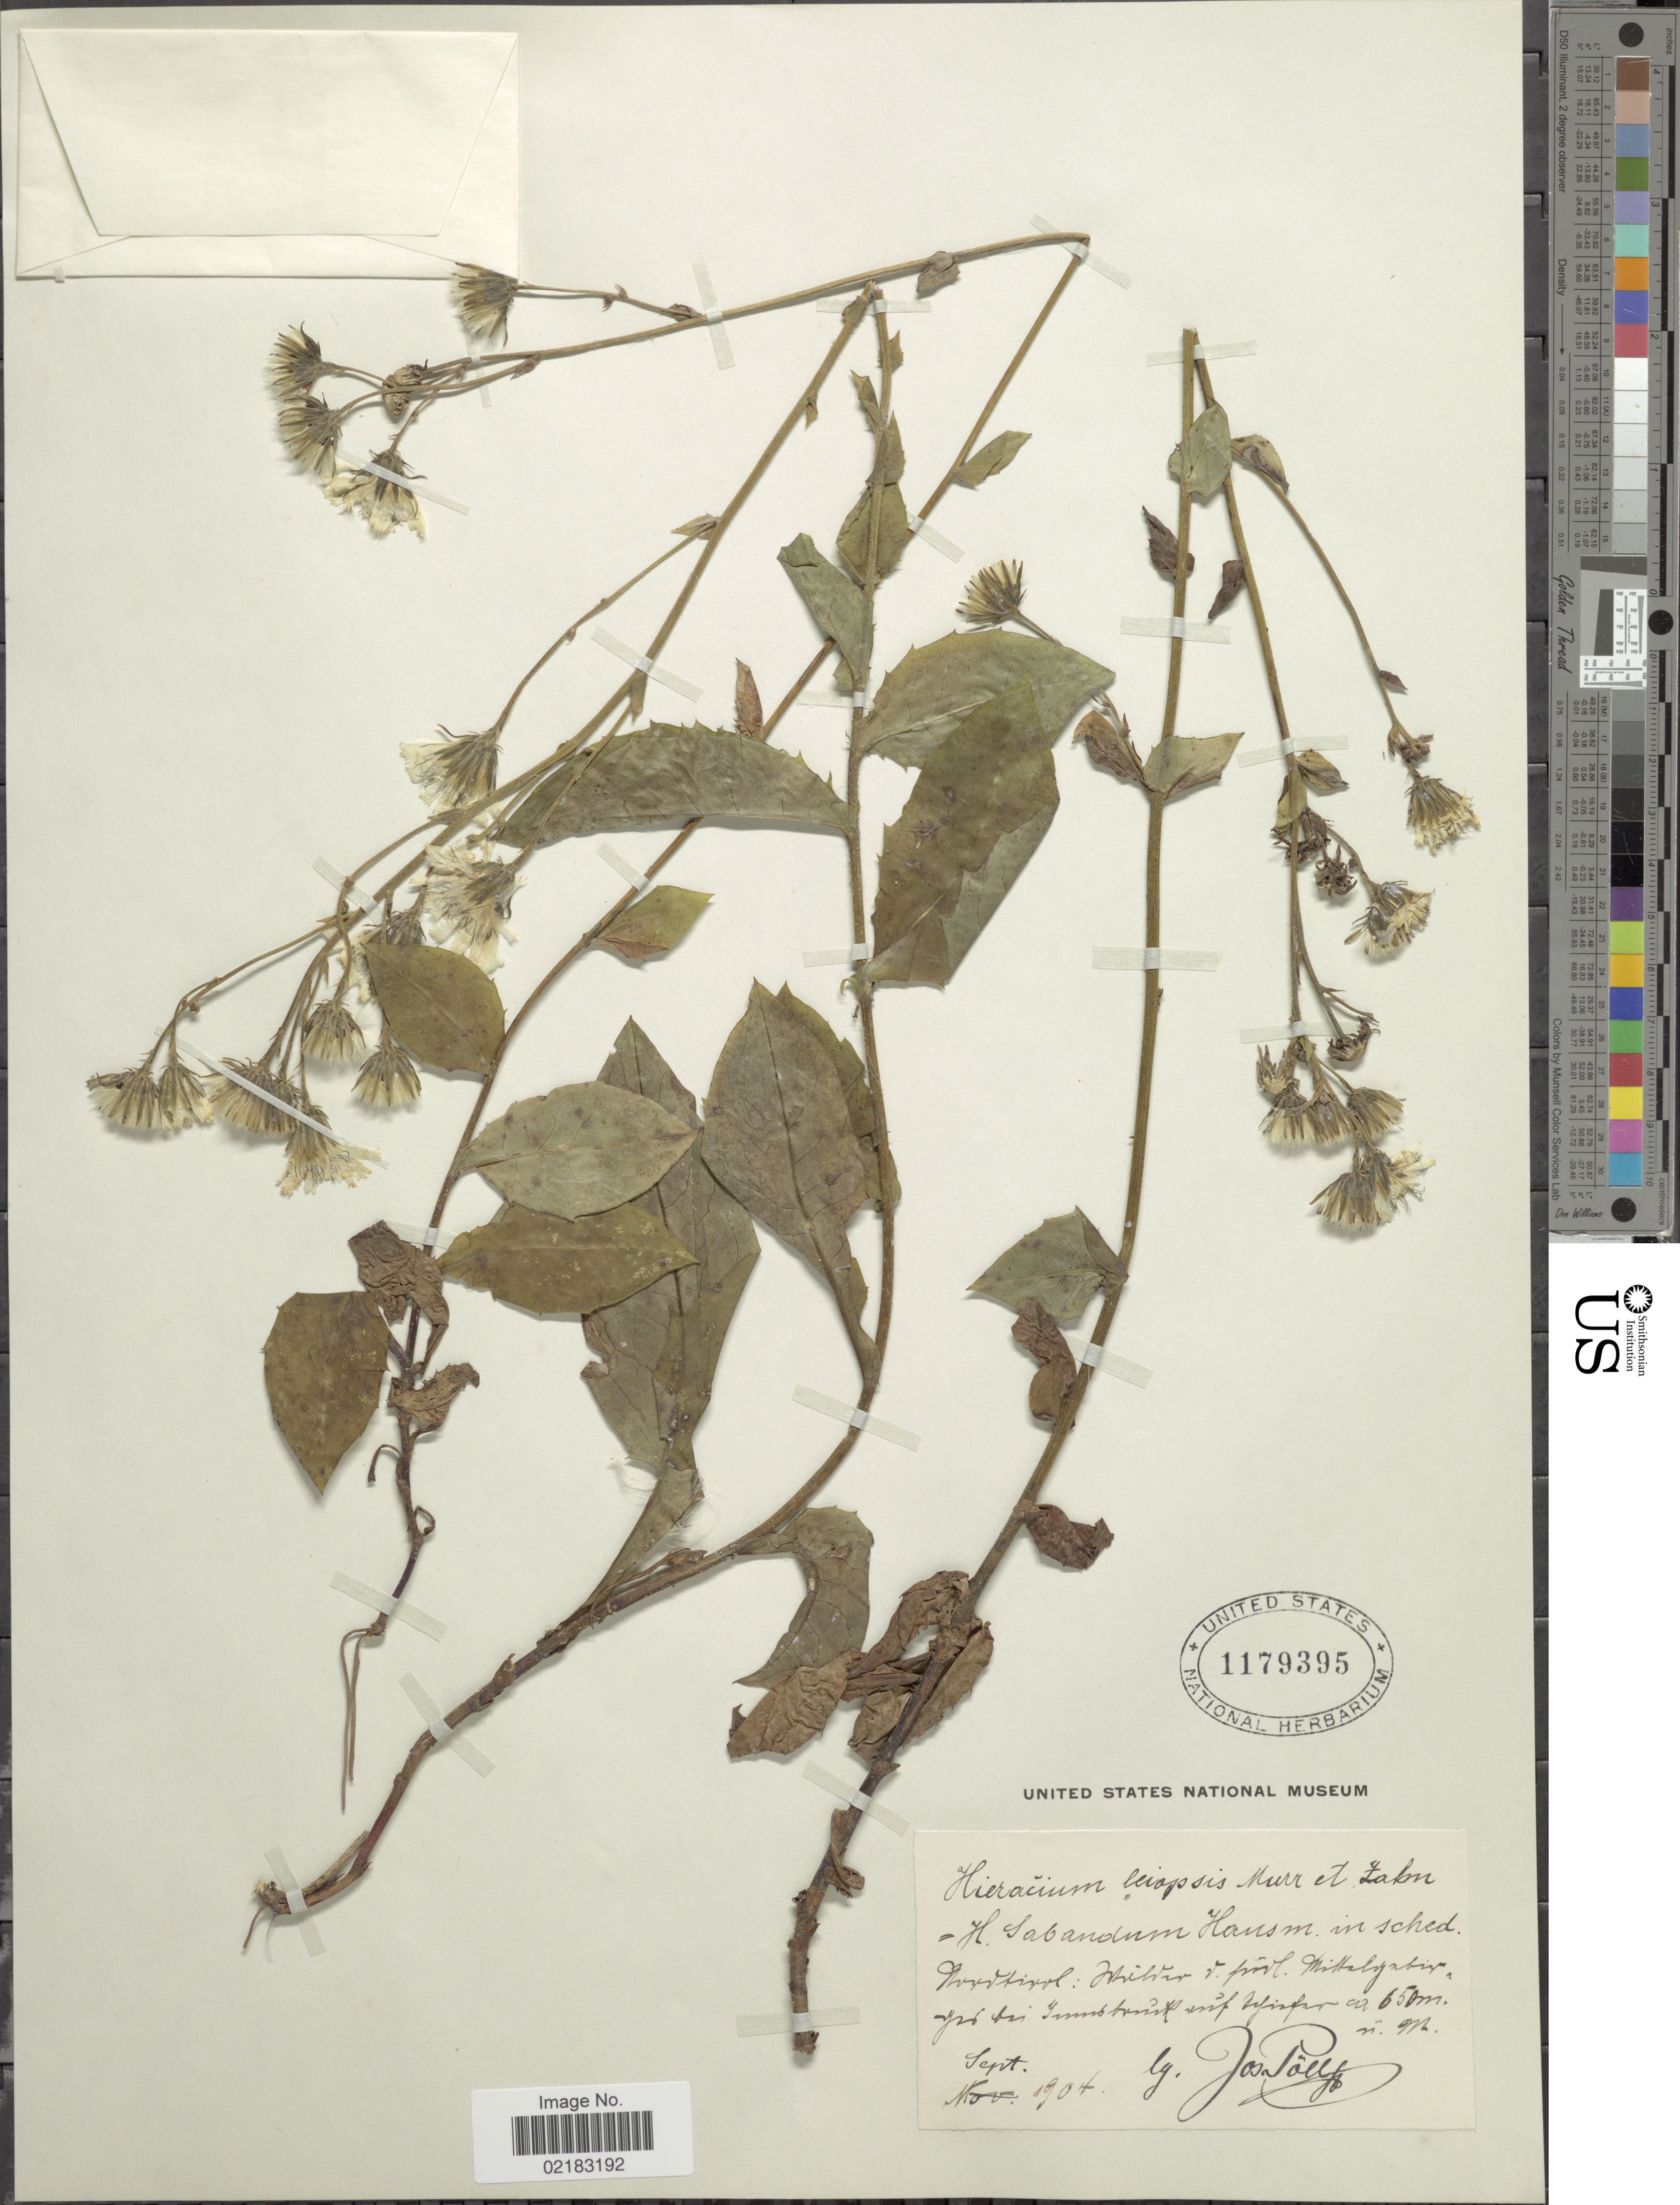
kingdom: Plantae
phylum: Tracheophyta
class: Magnoliopsida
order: Asterales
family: Asteraceae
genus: Hieracium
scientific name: Hieracium racemosum subsp. leiopsis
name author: Murr & Zahn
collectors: J. Poll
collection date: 1904-09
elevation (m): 650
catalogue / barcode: US 1179395